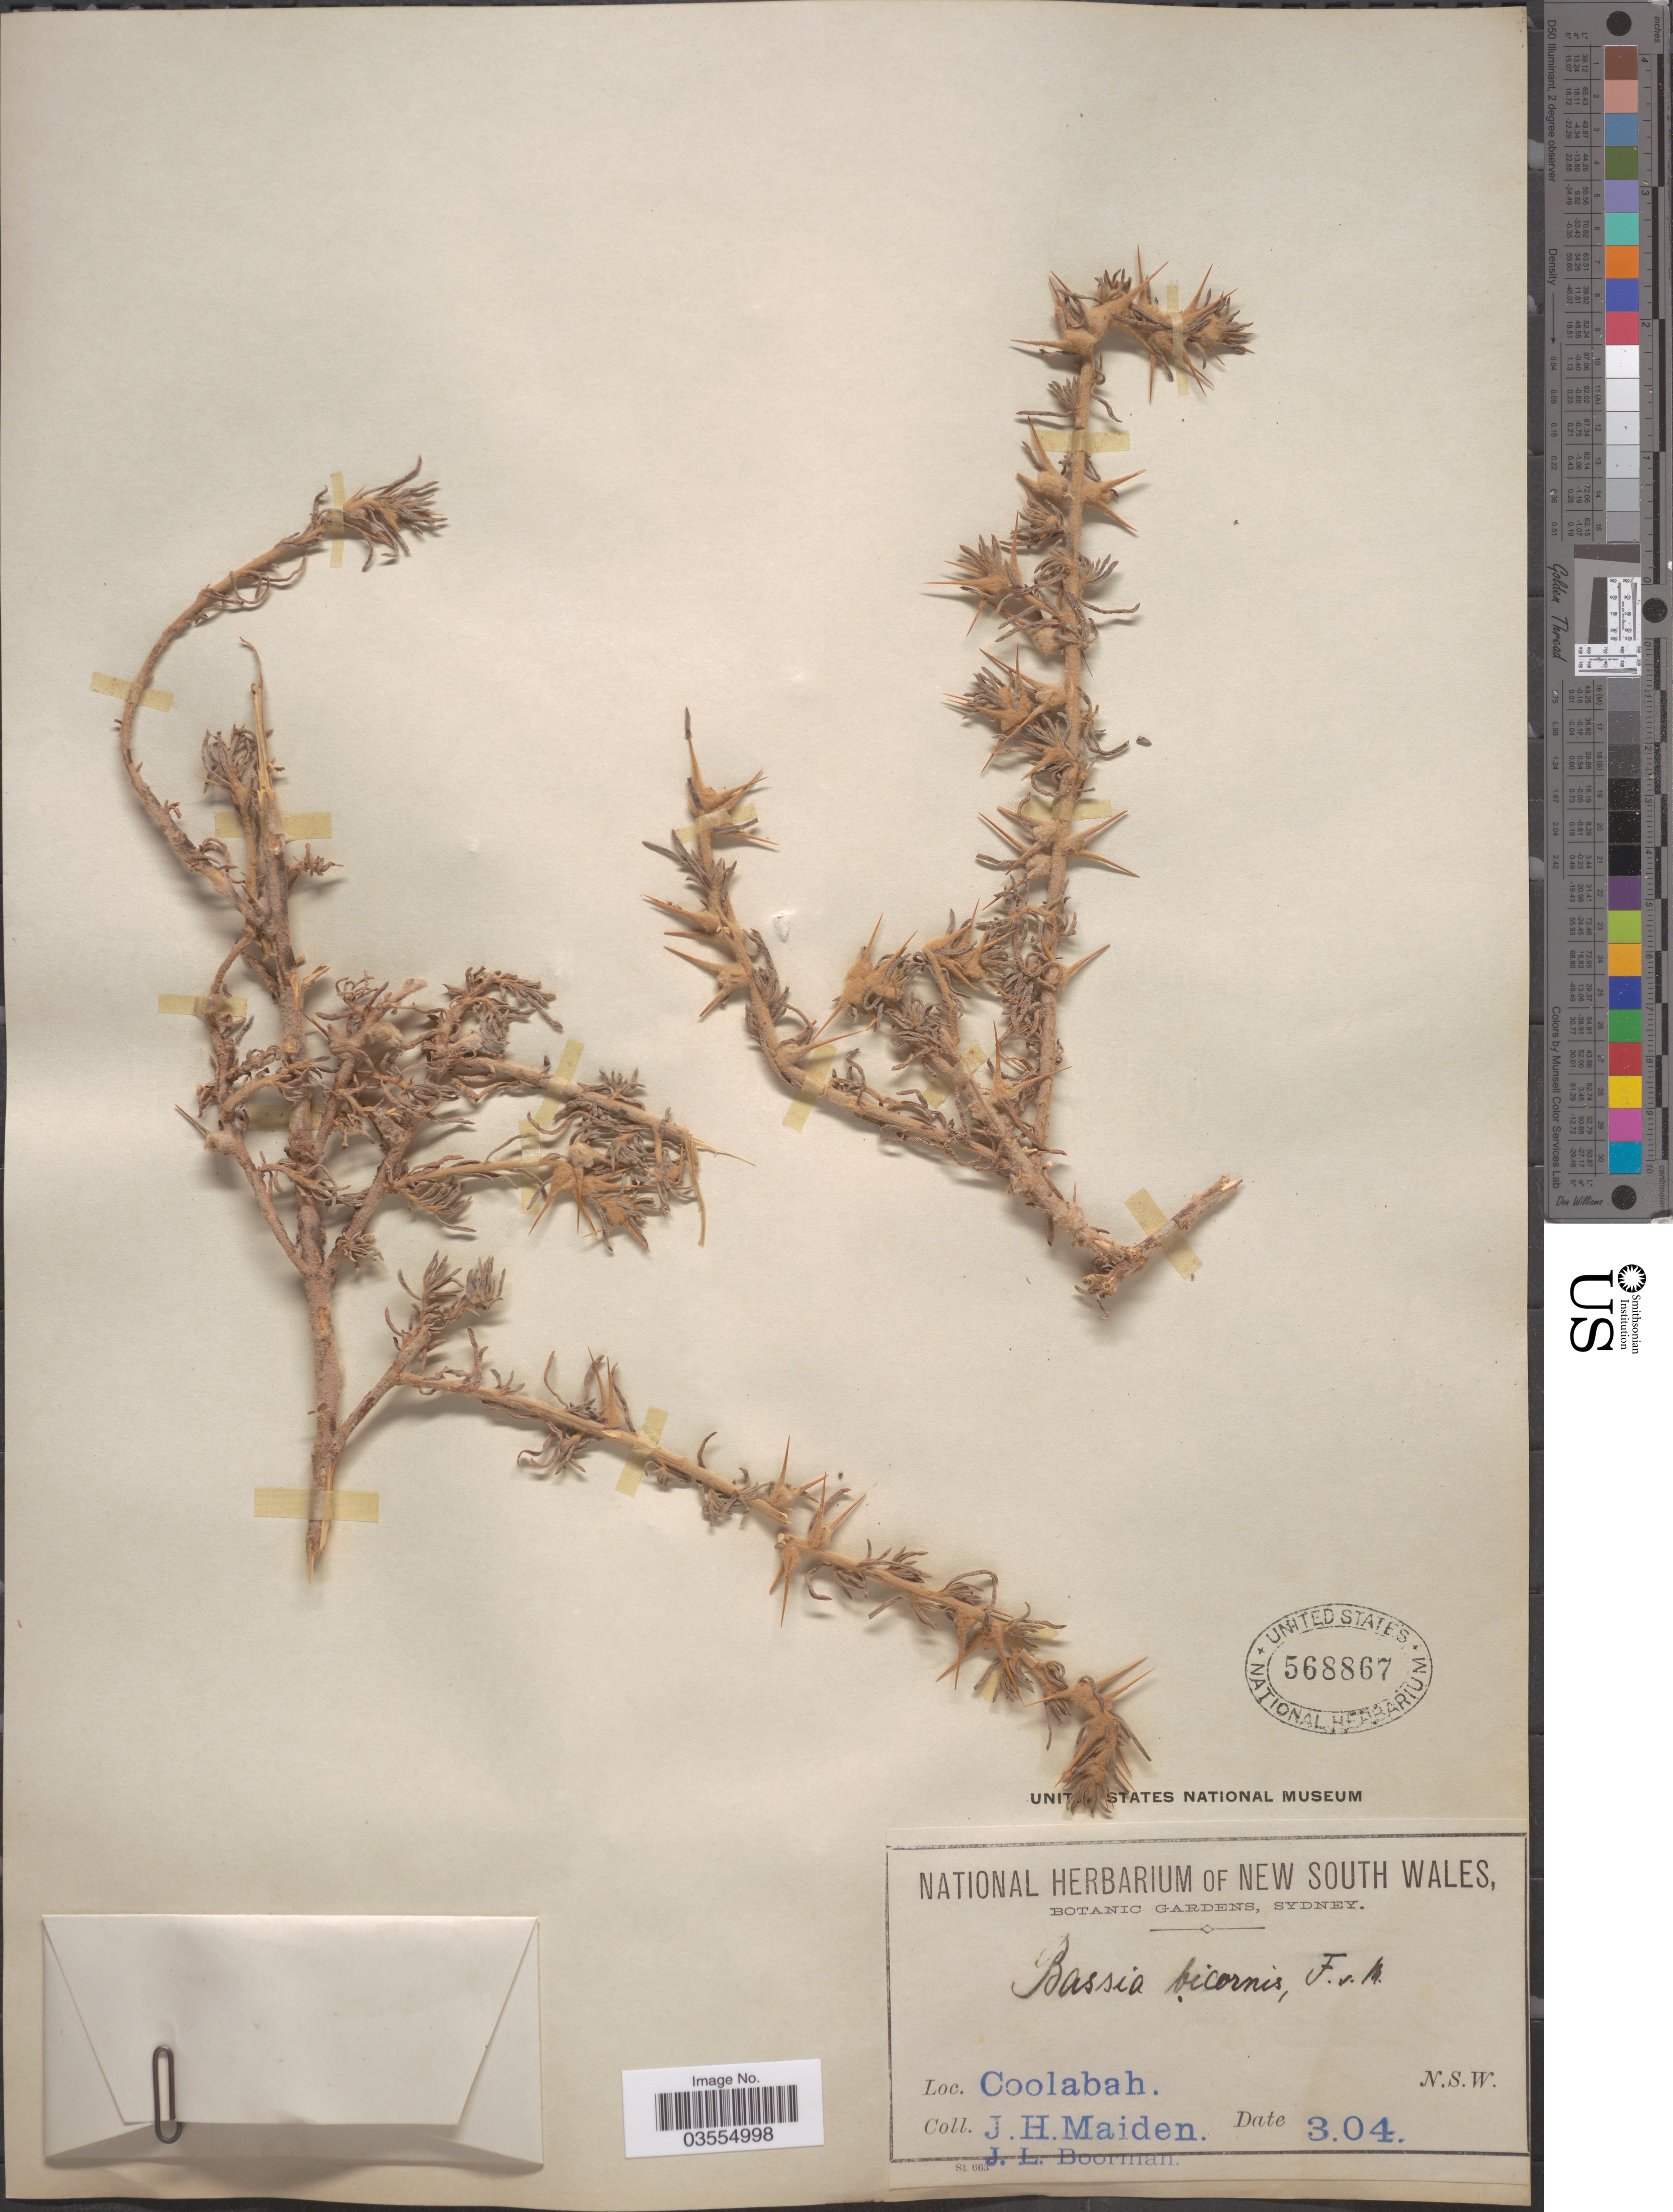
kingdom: Plantae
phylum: Tracheophyta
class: Magnoliopsida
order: Caryophyllales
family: Amaranthaceae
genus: Sclerolaena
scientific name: Sclerolaena bicornis var. bicornis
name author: Lindl.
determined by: Wilson, Paul G.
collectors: J. Maiden & J. Boorman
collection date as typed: Transcribed d/m/y: /3/4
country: Australia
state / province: New South Wales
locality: Coolabah.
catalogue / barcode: US 568867